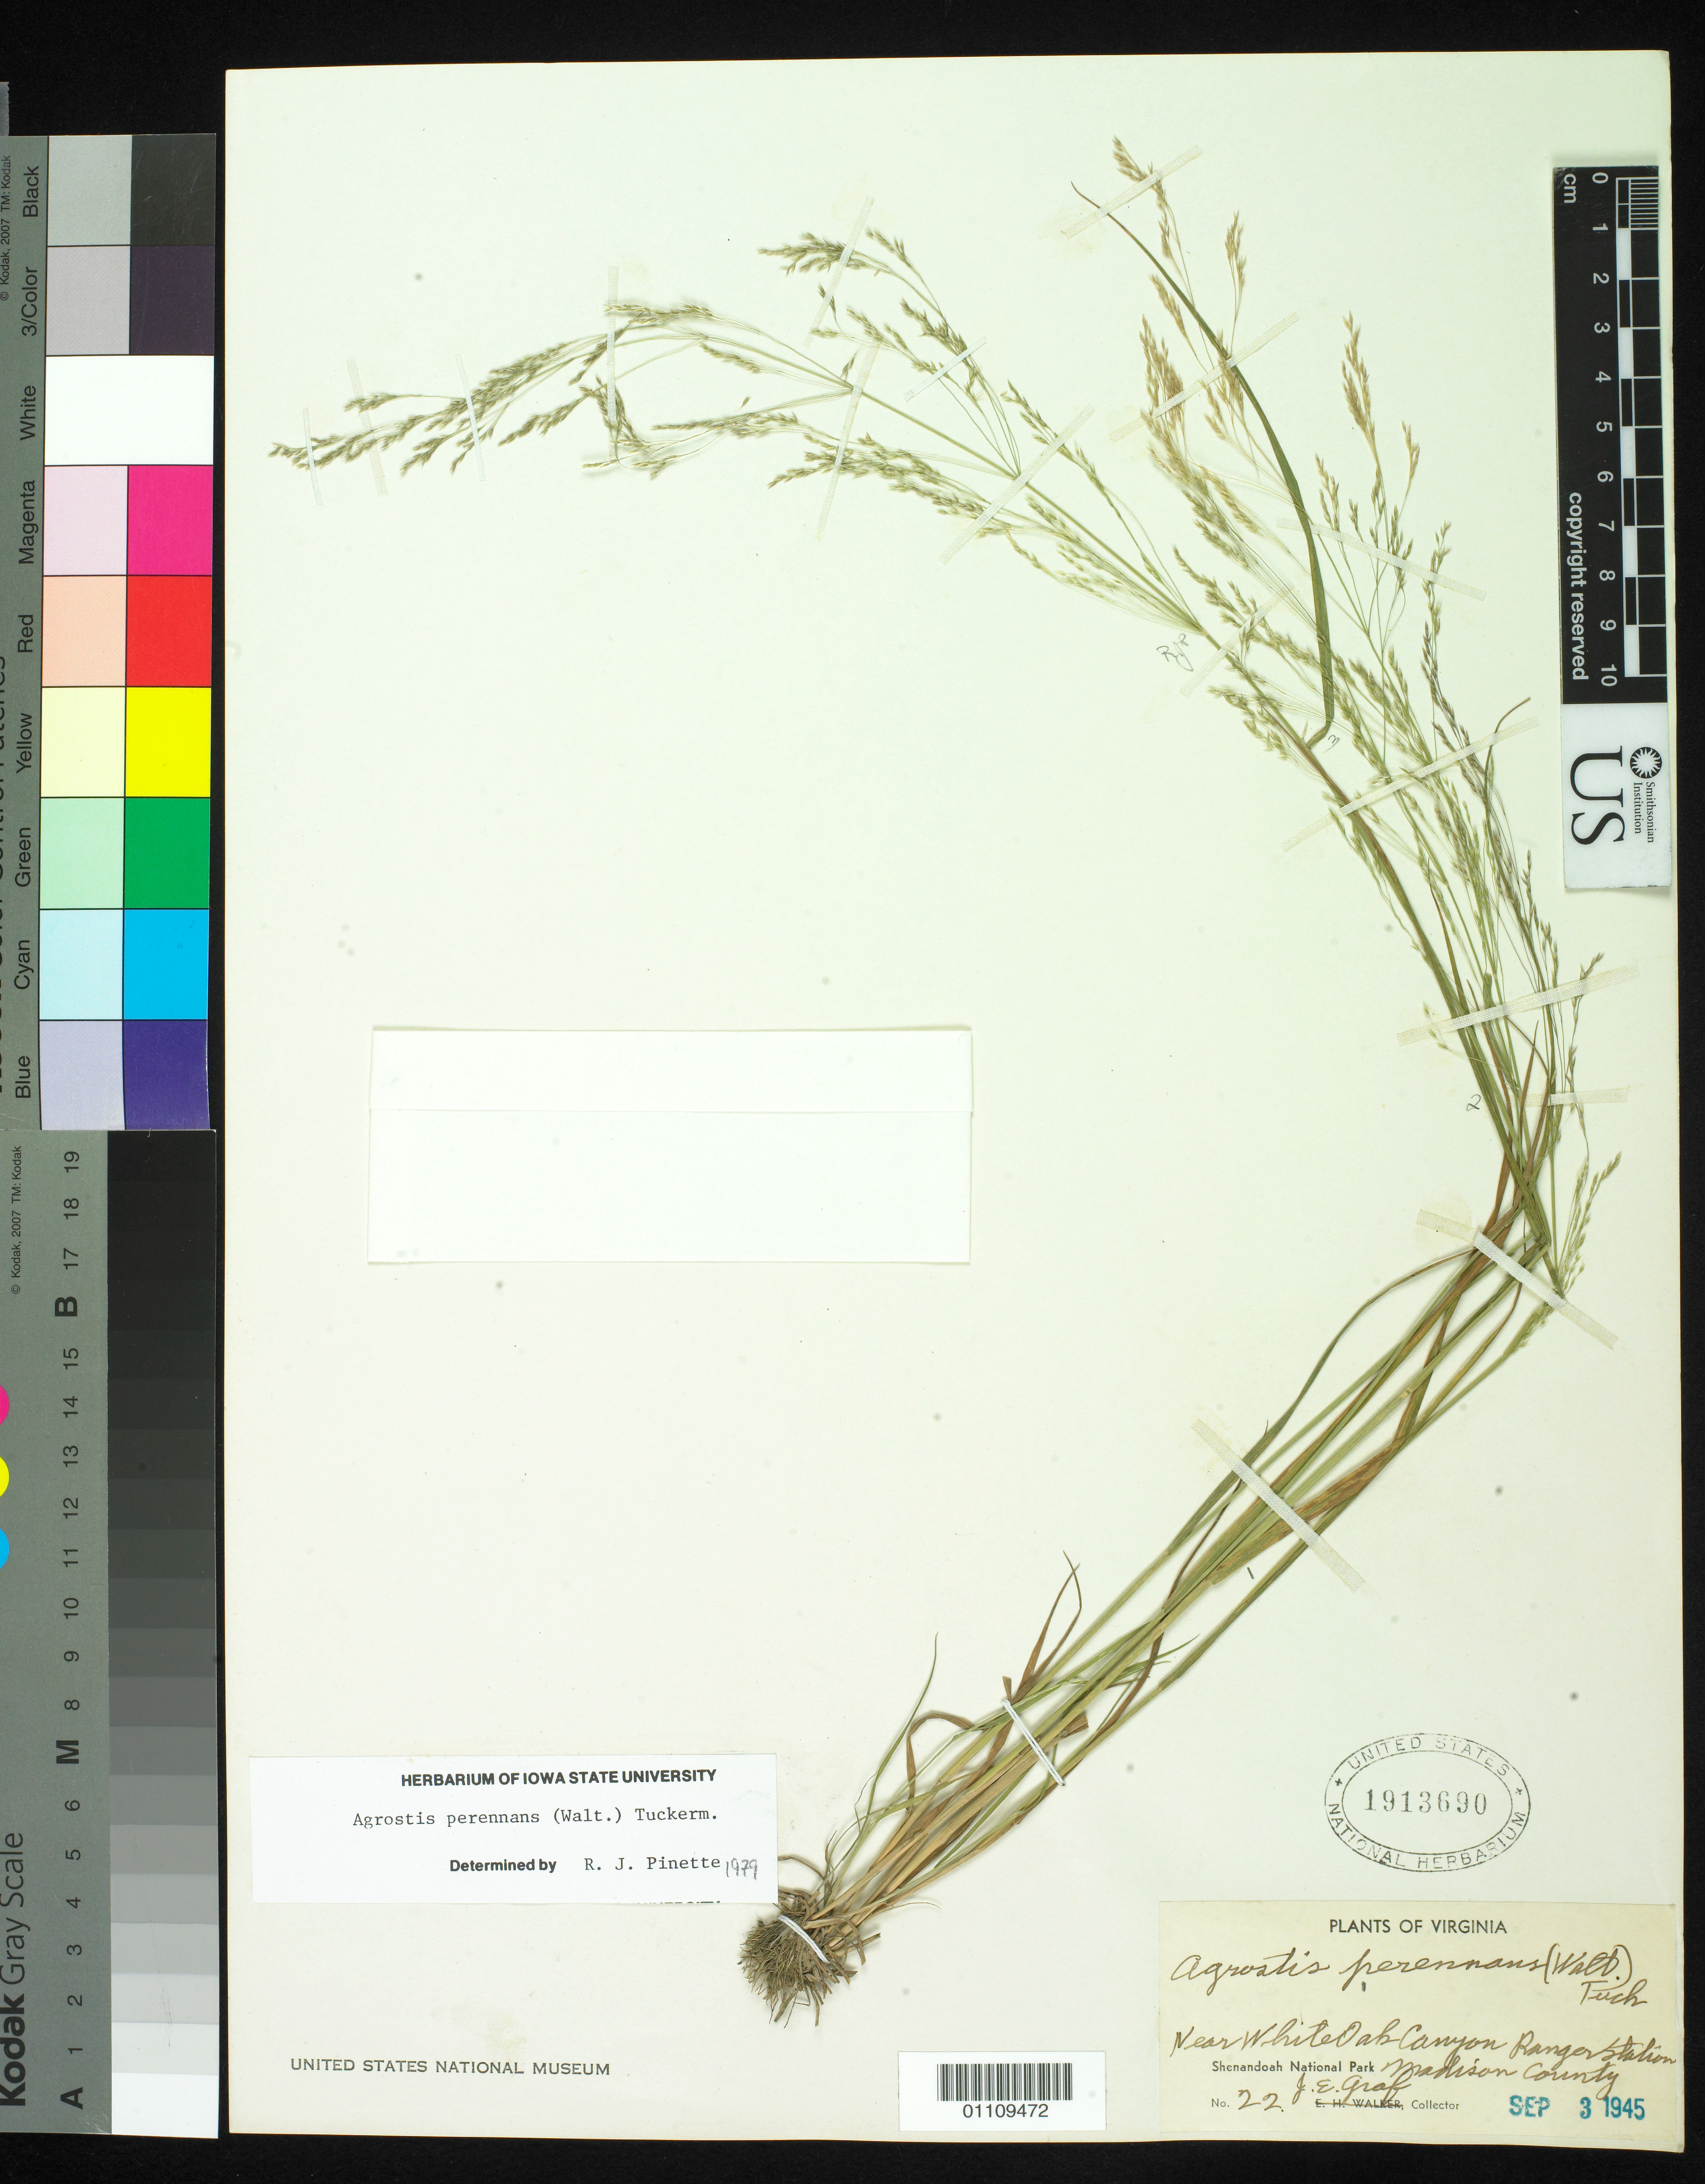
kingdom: Plantae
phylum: Tracheophyta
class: Liliopsida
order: Poales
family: Poaceae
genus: Agrostis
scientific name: Agrostis perennans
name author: (Walter) Tuck.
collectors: J. Graf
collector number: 22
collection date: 1945-09-03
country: United States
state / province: Virginia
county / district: Madison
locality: Shenandoah national park, near White Oak Canyon Ranger station.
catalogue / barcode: US 1913690